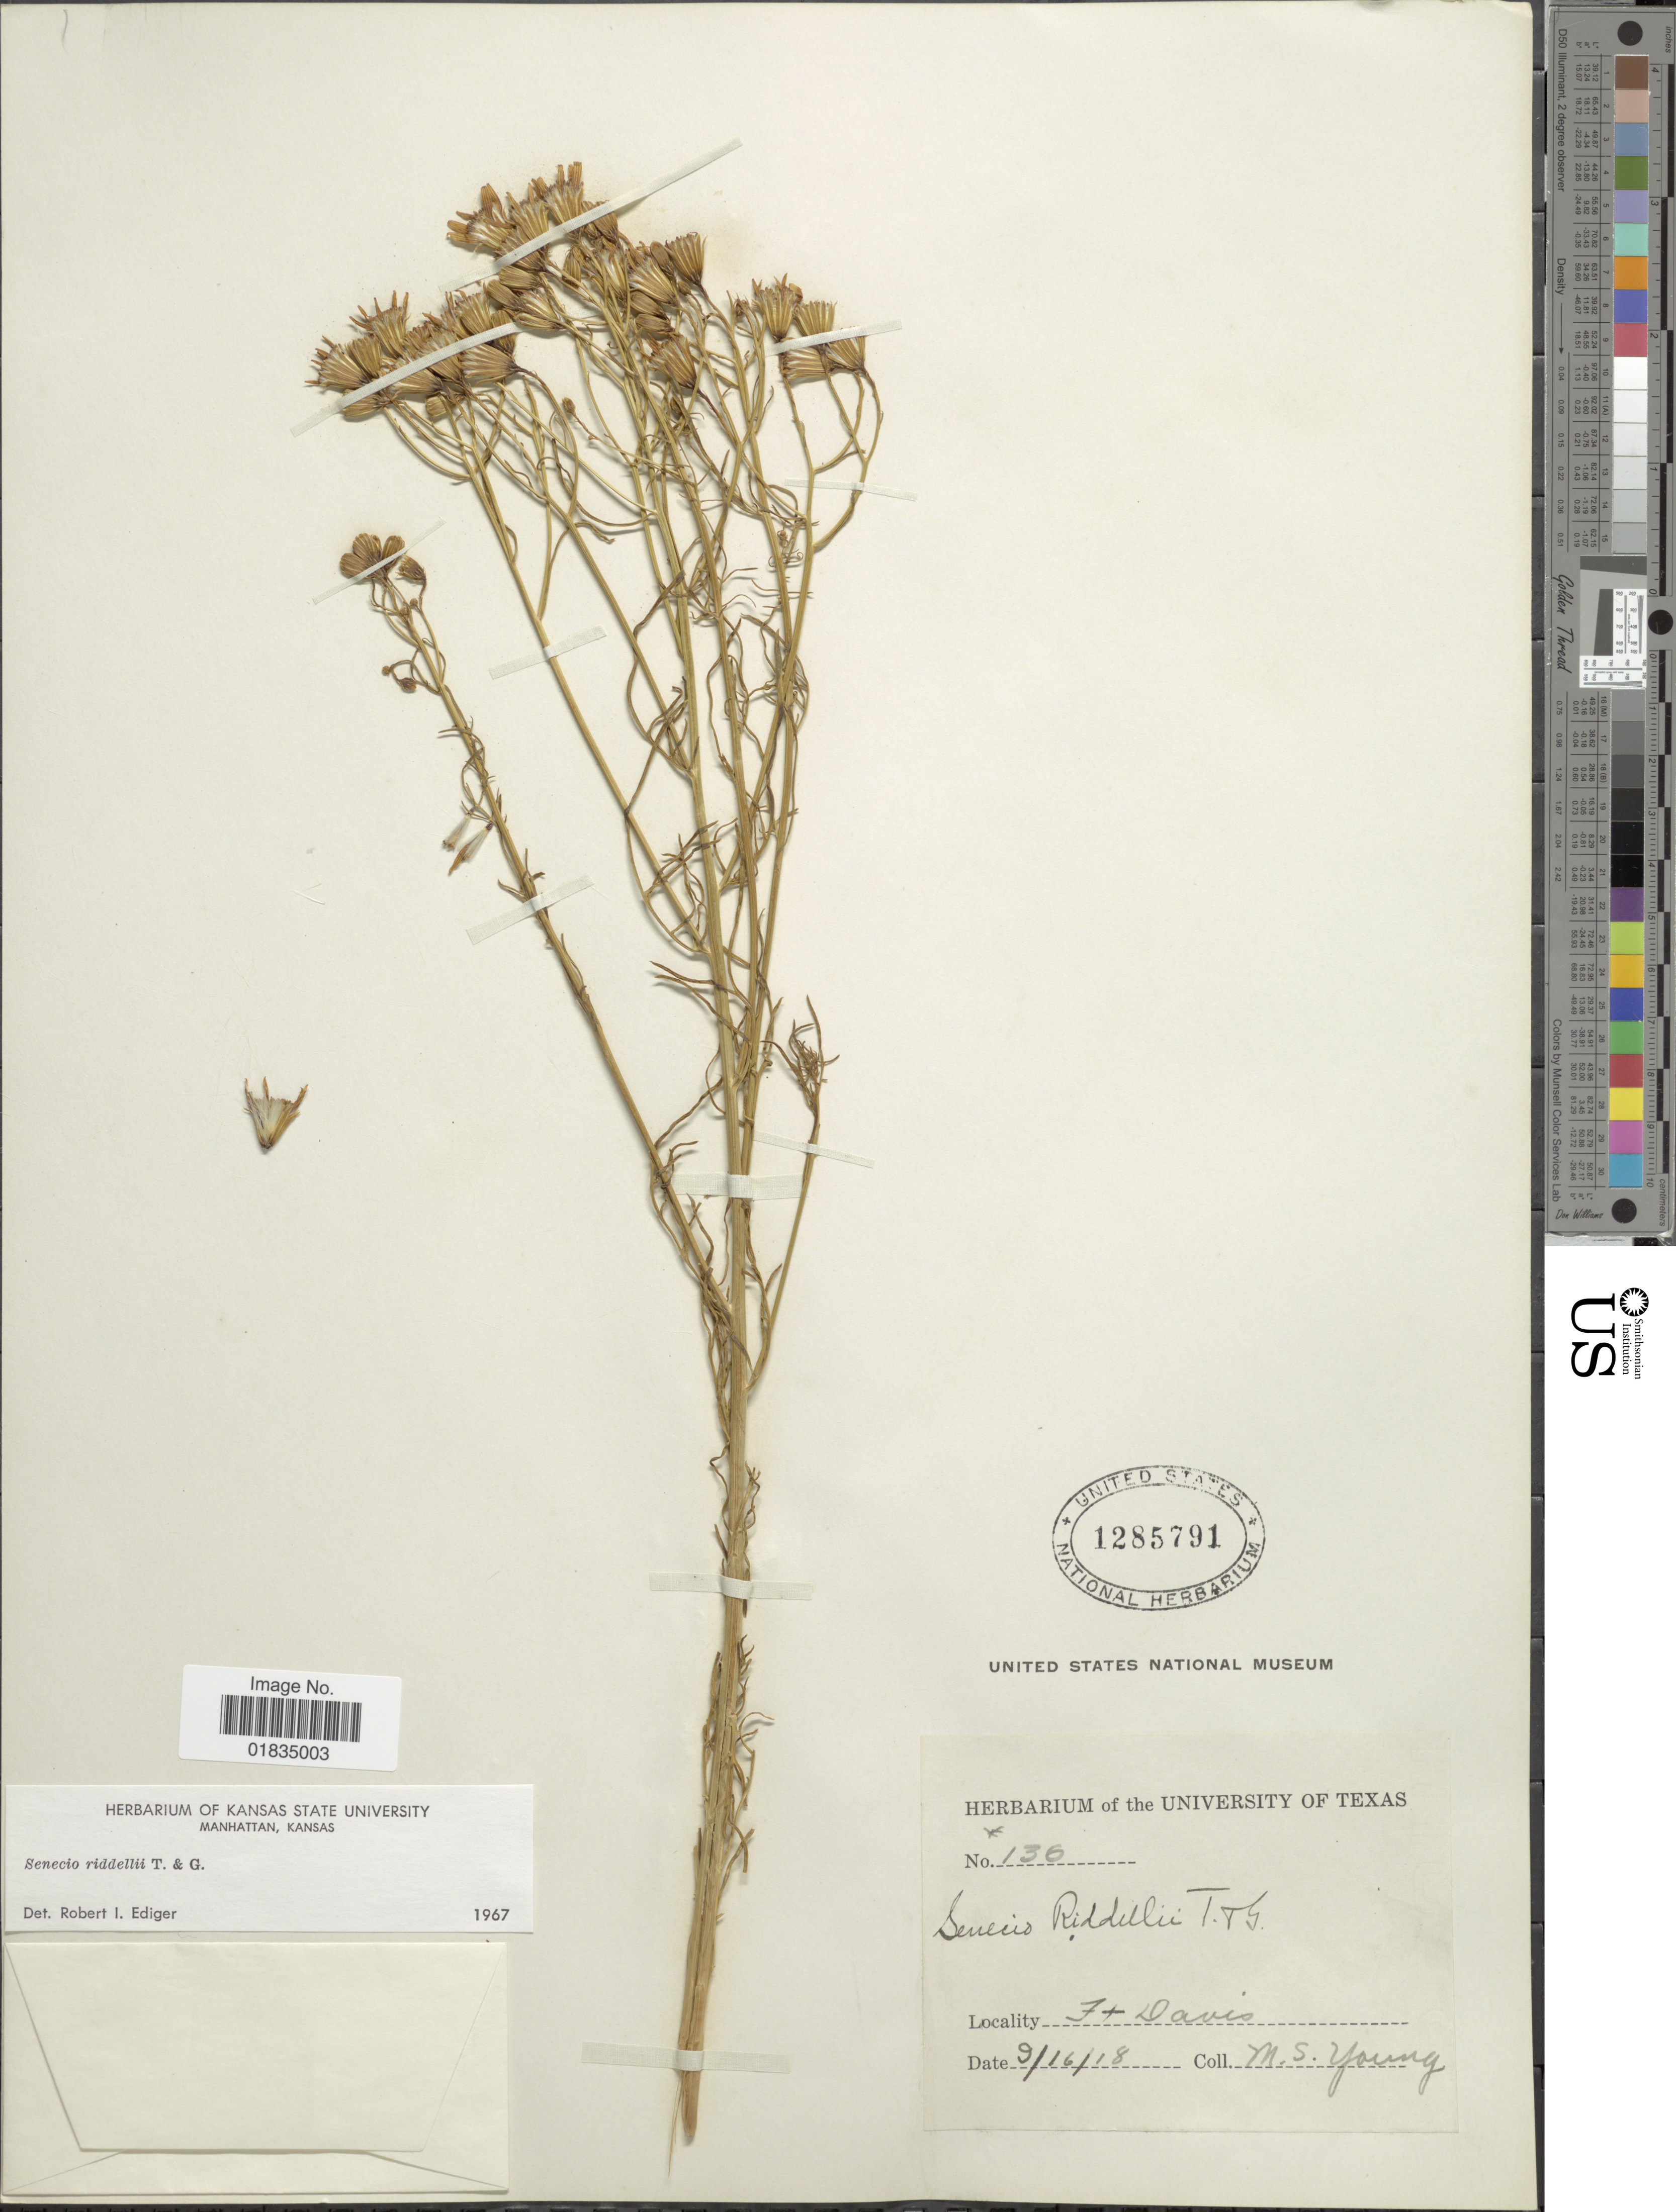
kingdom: Plantae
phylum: Tracheophyta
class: Magnoliopsida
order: Asterales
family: Asteraceae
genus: Senecio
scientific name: Senecio riddellii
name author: Torr. & A. Gray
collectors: M. Young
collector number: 136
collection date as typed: Transcribed d/m/y: 16/9/18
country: United States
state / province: Texas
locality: Ft. Davis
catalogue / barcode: US 1285791